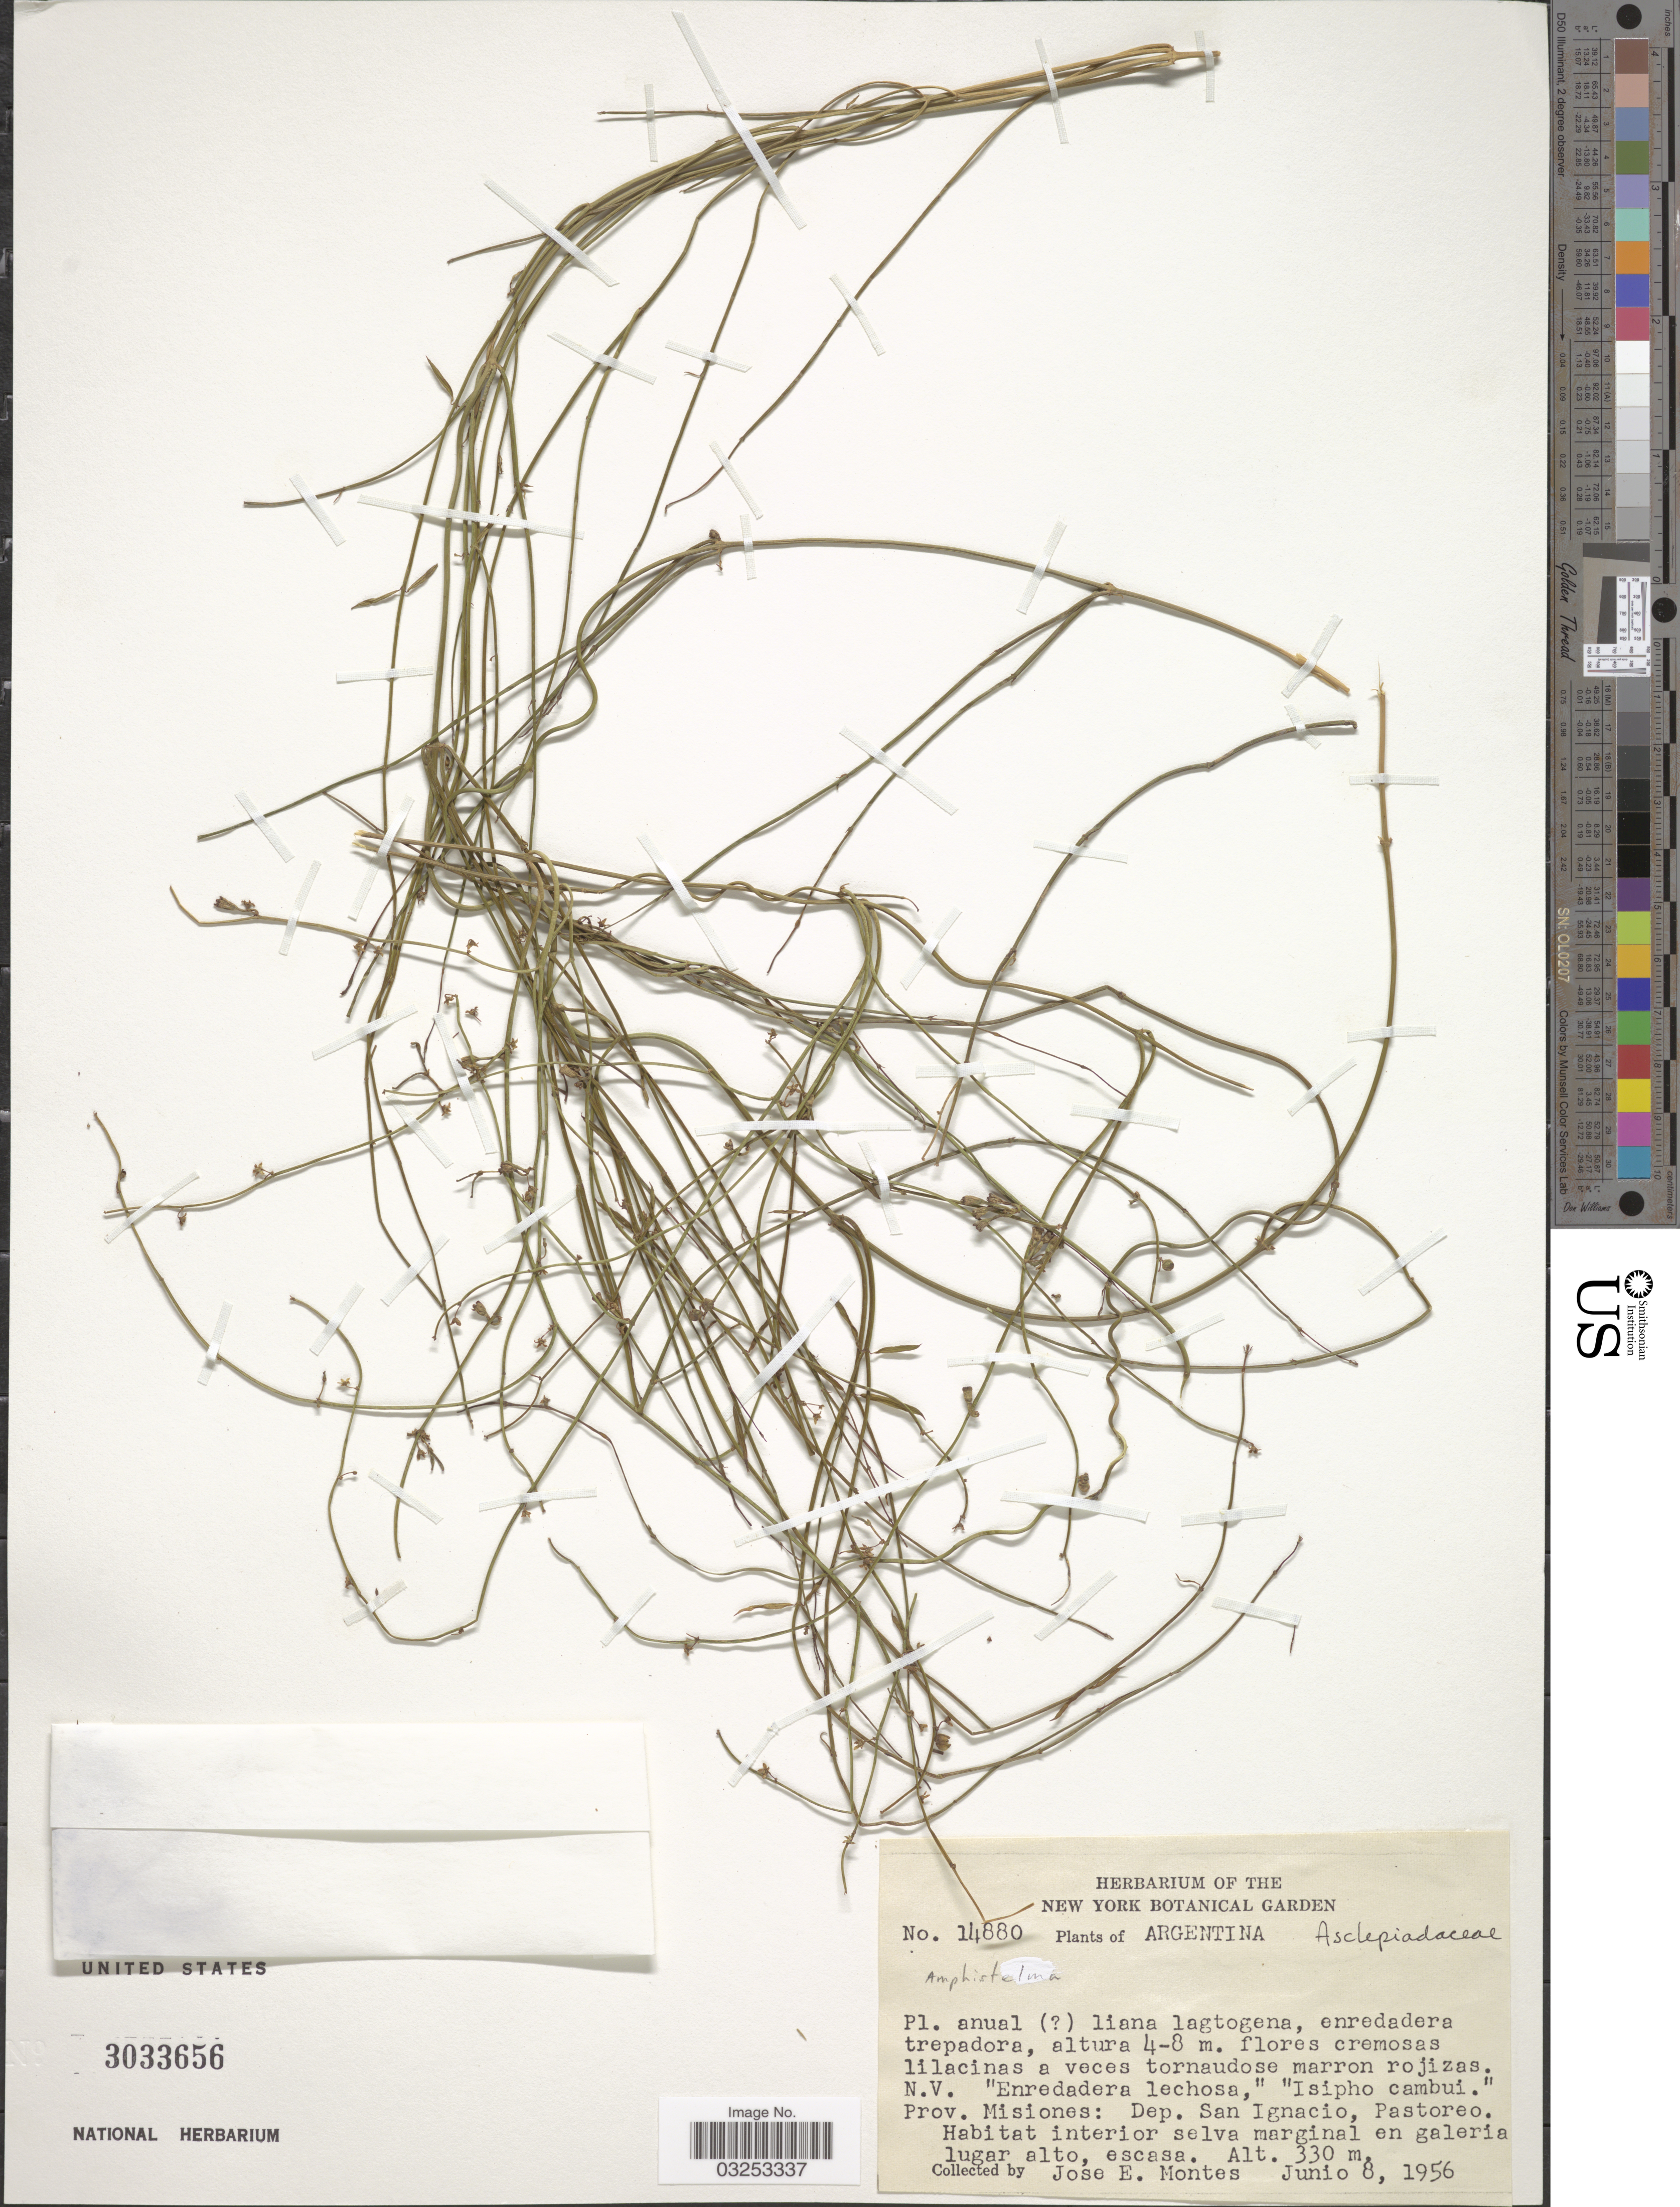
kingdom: Plantae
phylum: Tracheophyta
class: Magnoliopsida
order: Gentianales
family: Apocynaceae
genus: Tassadia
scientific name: Tassadia sp.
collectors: J. E. Montes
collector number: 14880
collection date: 1956-06-08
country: Argentina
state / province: Misiones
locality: Dep. San Ignacio, Pastoreo.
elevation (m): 330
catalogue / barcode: US 3033656